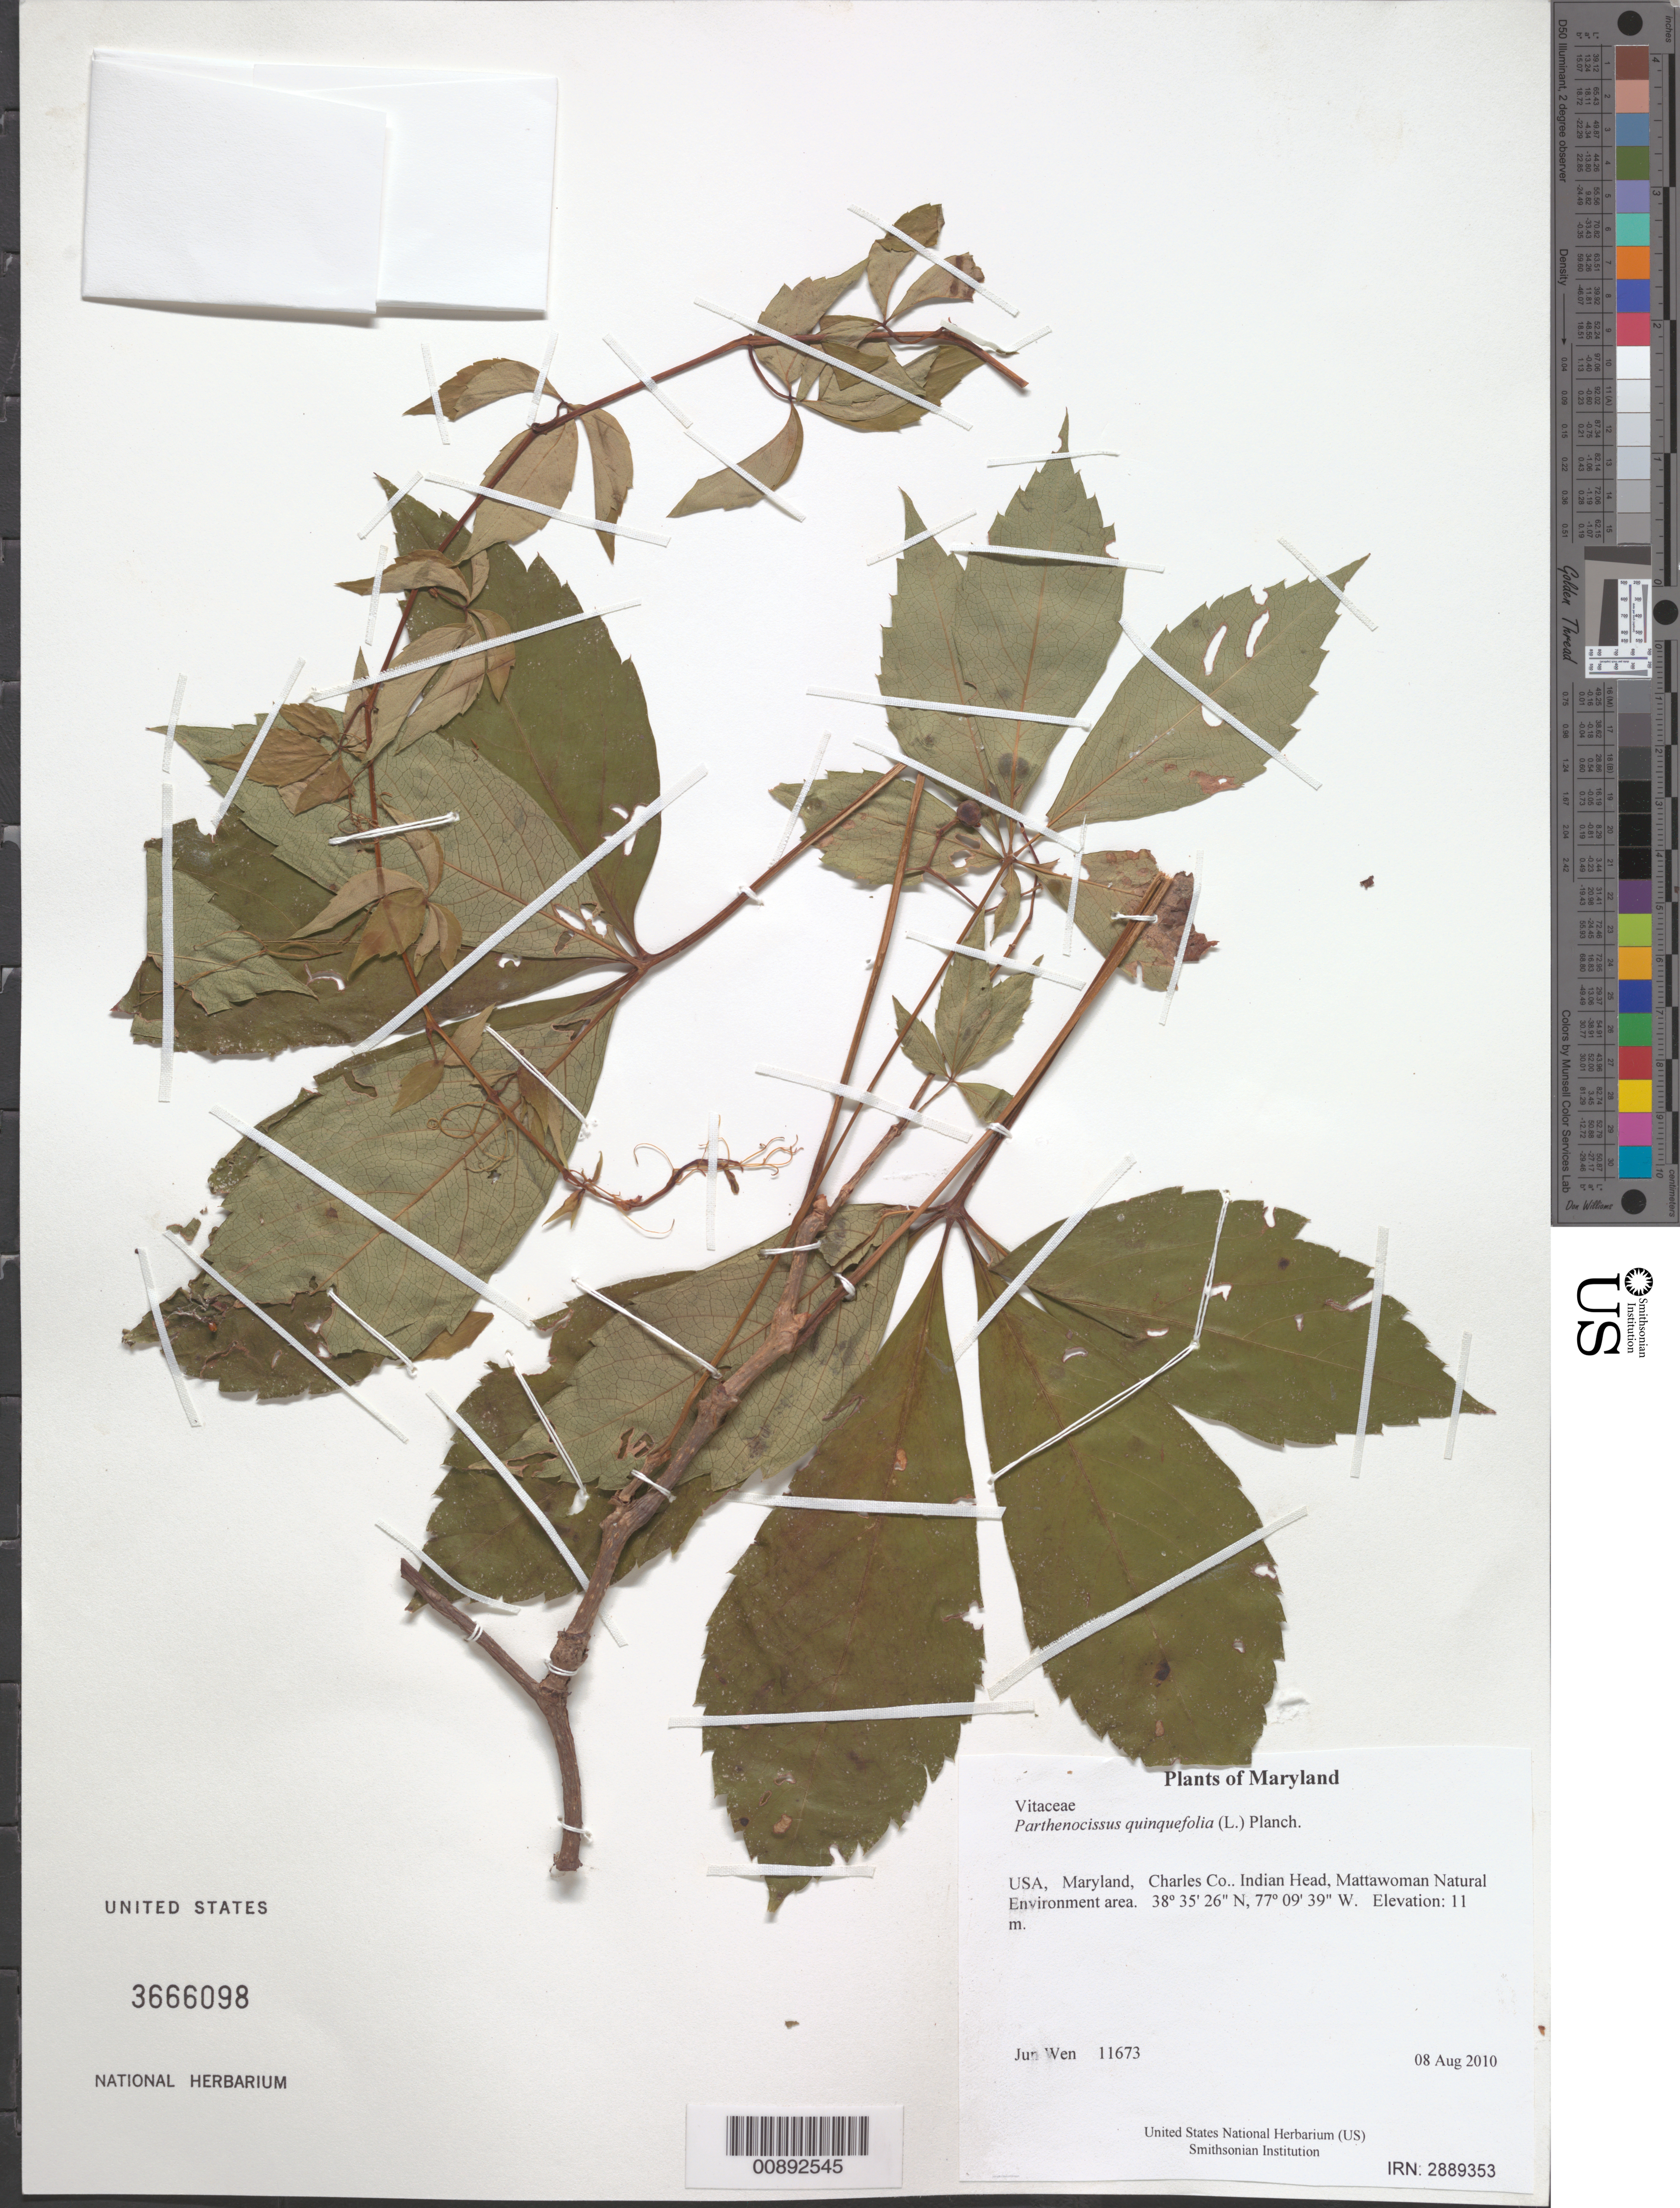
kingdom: Plantae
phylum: Tracheophyta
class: Magnoliopsida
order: Vitales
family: Vitaceae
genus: Parthenocissus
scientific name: Parthenocissus quinquefolia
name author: (L.) Planch.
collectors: J. Wen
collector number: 11673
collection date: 2010-08-08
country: United States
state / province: Maryland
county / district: Charles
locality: Indian Head, Mattawoman Natural Environment area.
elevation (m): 11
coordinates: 38 35.427 N, 77 09.647 W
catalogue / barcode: US 3666098